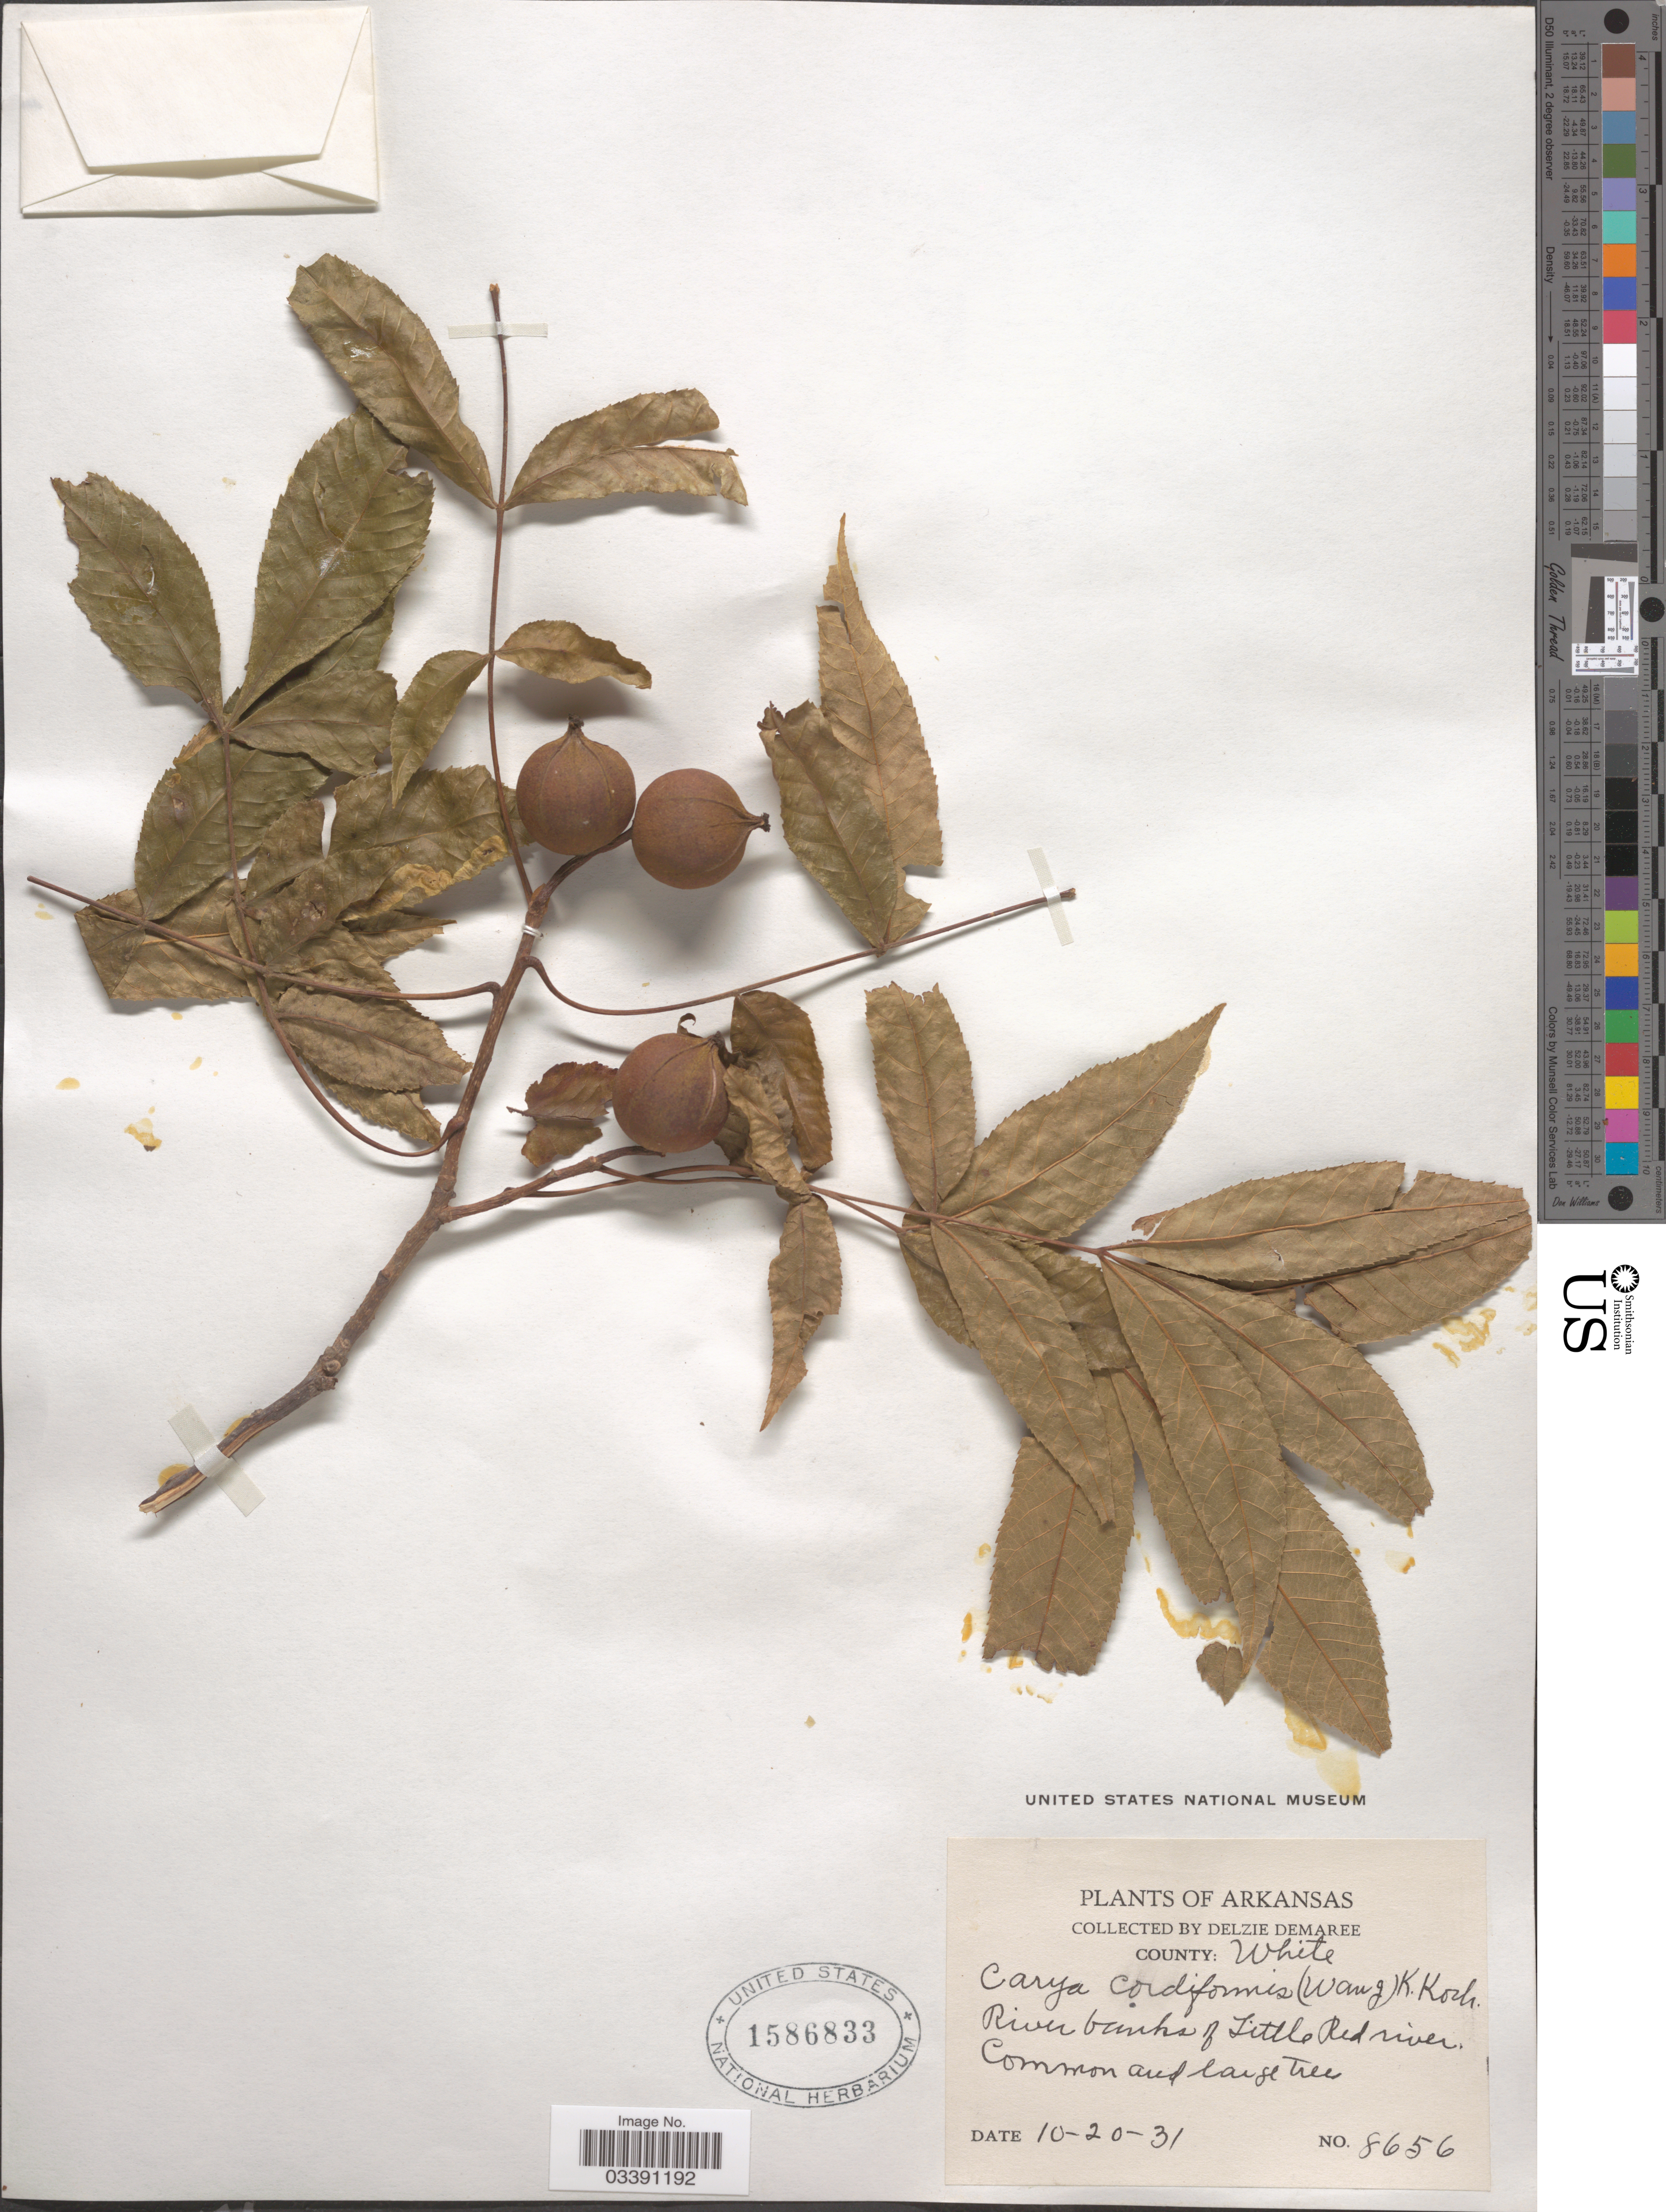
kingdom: Plantae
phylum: Tracheophyta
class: Magnoliopsida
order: Fagales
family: Juglandaceae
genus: Carya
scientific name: Carya cordiformis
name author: (Wangenh.) K. Koch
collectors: D. Demaree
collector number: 8656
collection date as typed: Transcribed d/m/y: 20/10/31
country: United States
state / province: Arkansas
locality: County: White. River banks of Little Red river.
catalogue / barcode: US 1586833